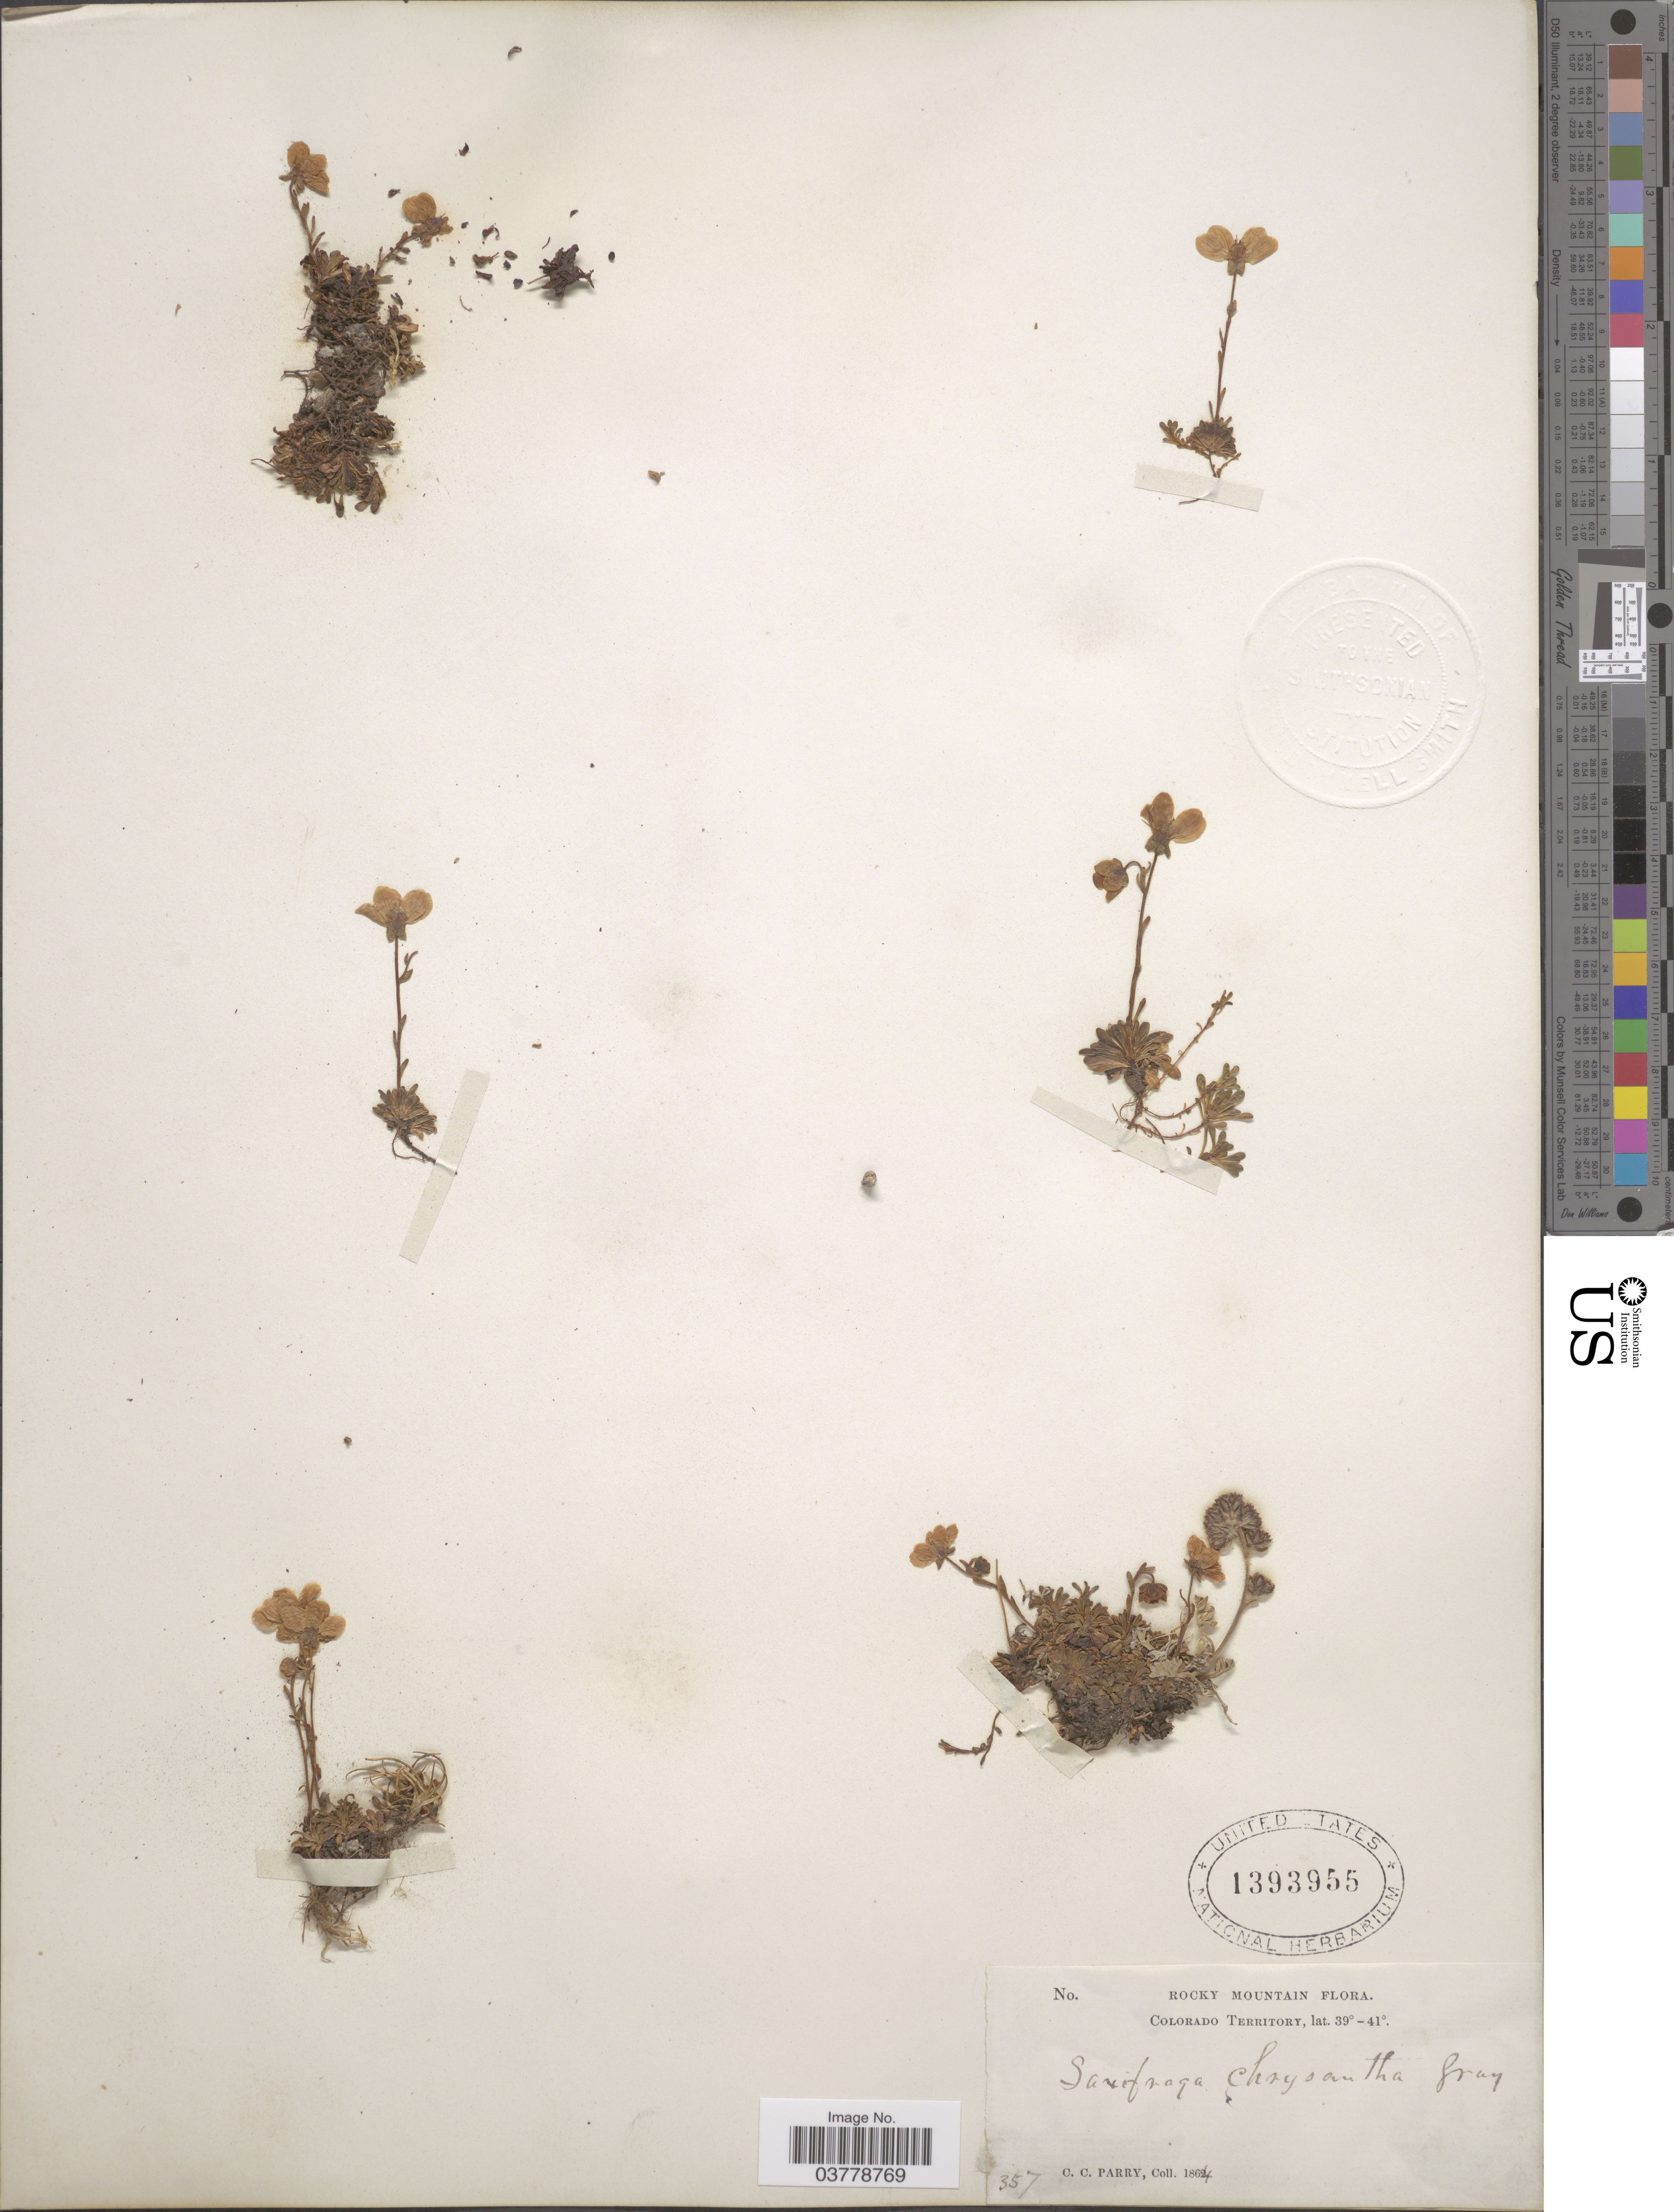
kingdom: Plantae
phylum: Tracheophyta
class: Magnoliopsida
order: Saxifragales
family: Saxifragaceae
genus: Saxifraga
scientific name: Saxifraga chrysantha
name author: A. Gray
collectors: C. C. Parry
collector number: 357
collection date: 1864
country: United States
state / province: Colorado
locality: Rocky Mountain. Colorado Territory.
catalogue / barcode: US 1393955